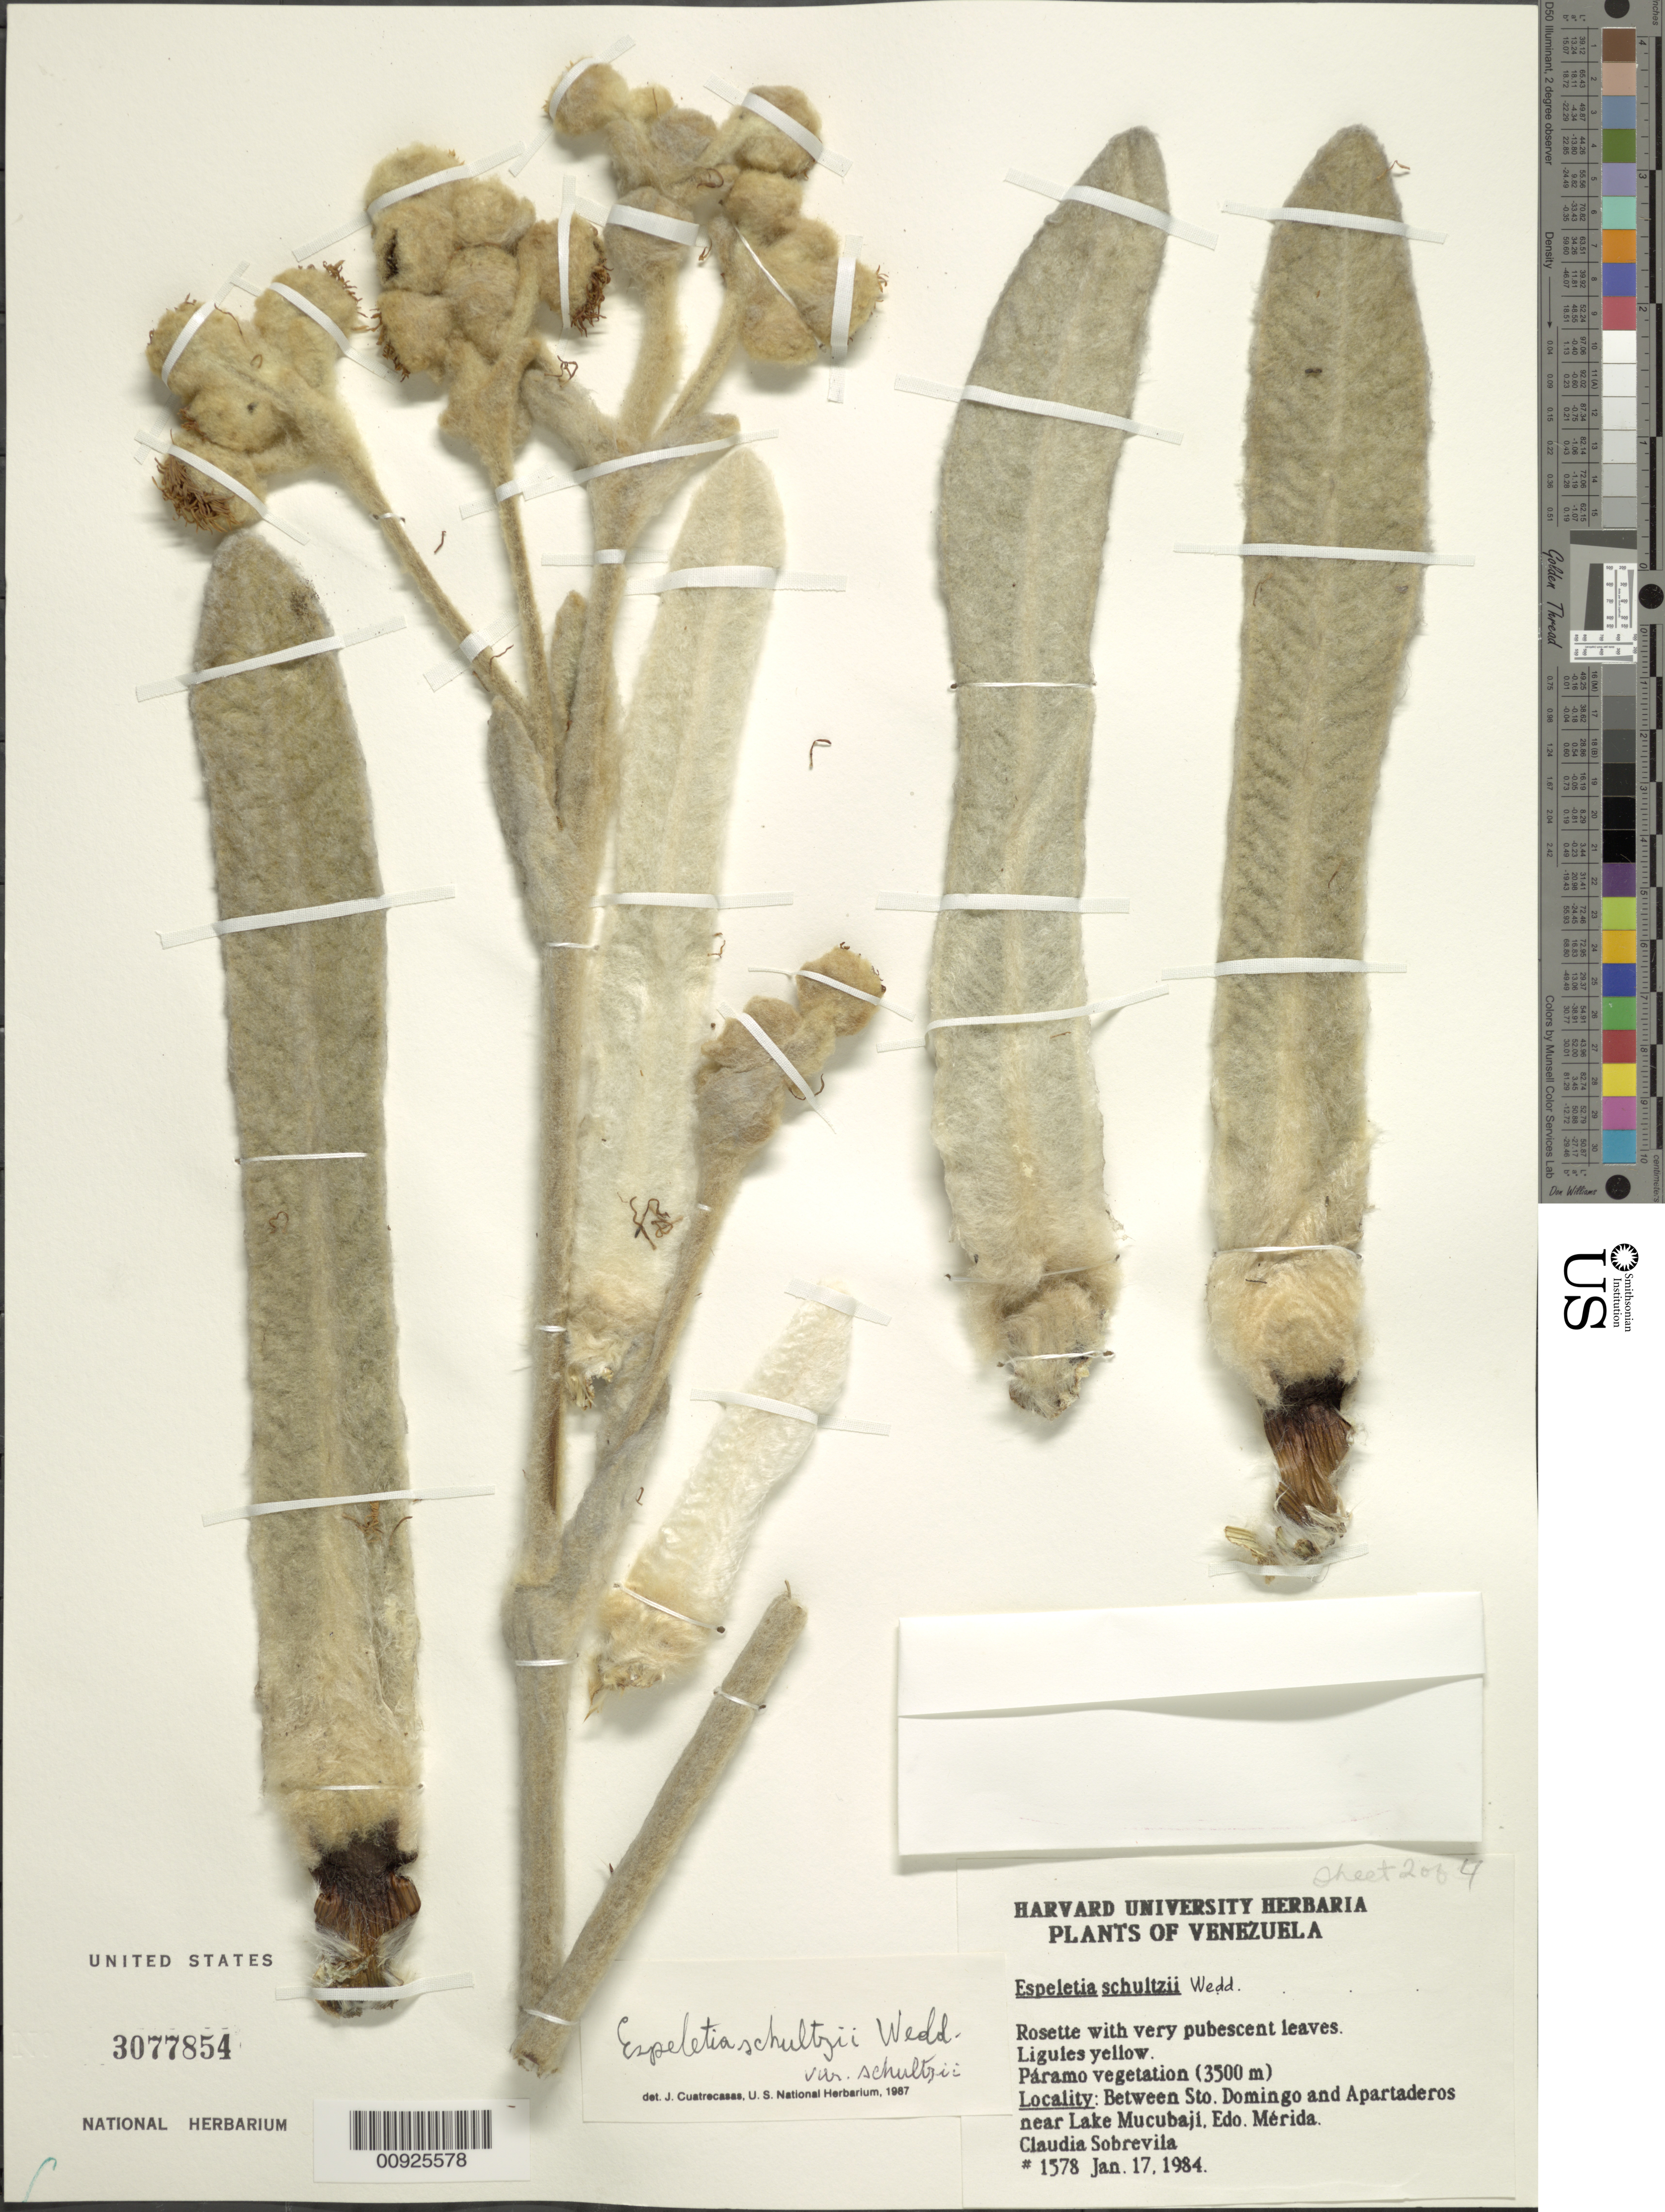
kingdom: Plantae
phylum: Tracheophyta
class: Magnoliopsida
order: Asterales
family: Asteraceae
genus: Espeletia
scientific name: Espeletia schultzii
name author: Wedd.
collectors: C. Sobrevila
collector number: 1984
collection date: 1985-02-17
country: Venezuela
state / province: Mérida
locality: Between Santo Domingo and Apartaderos near Lake Mucubají.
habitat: Páramo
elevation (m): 3500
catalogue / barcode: US 3077854